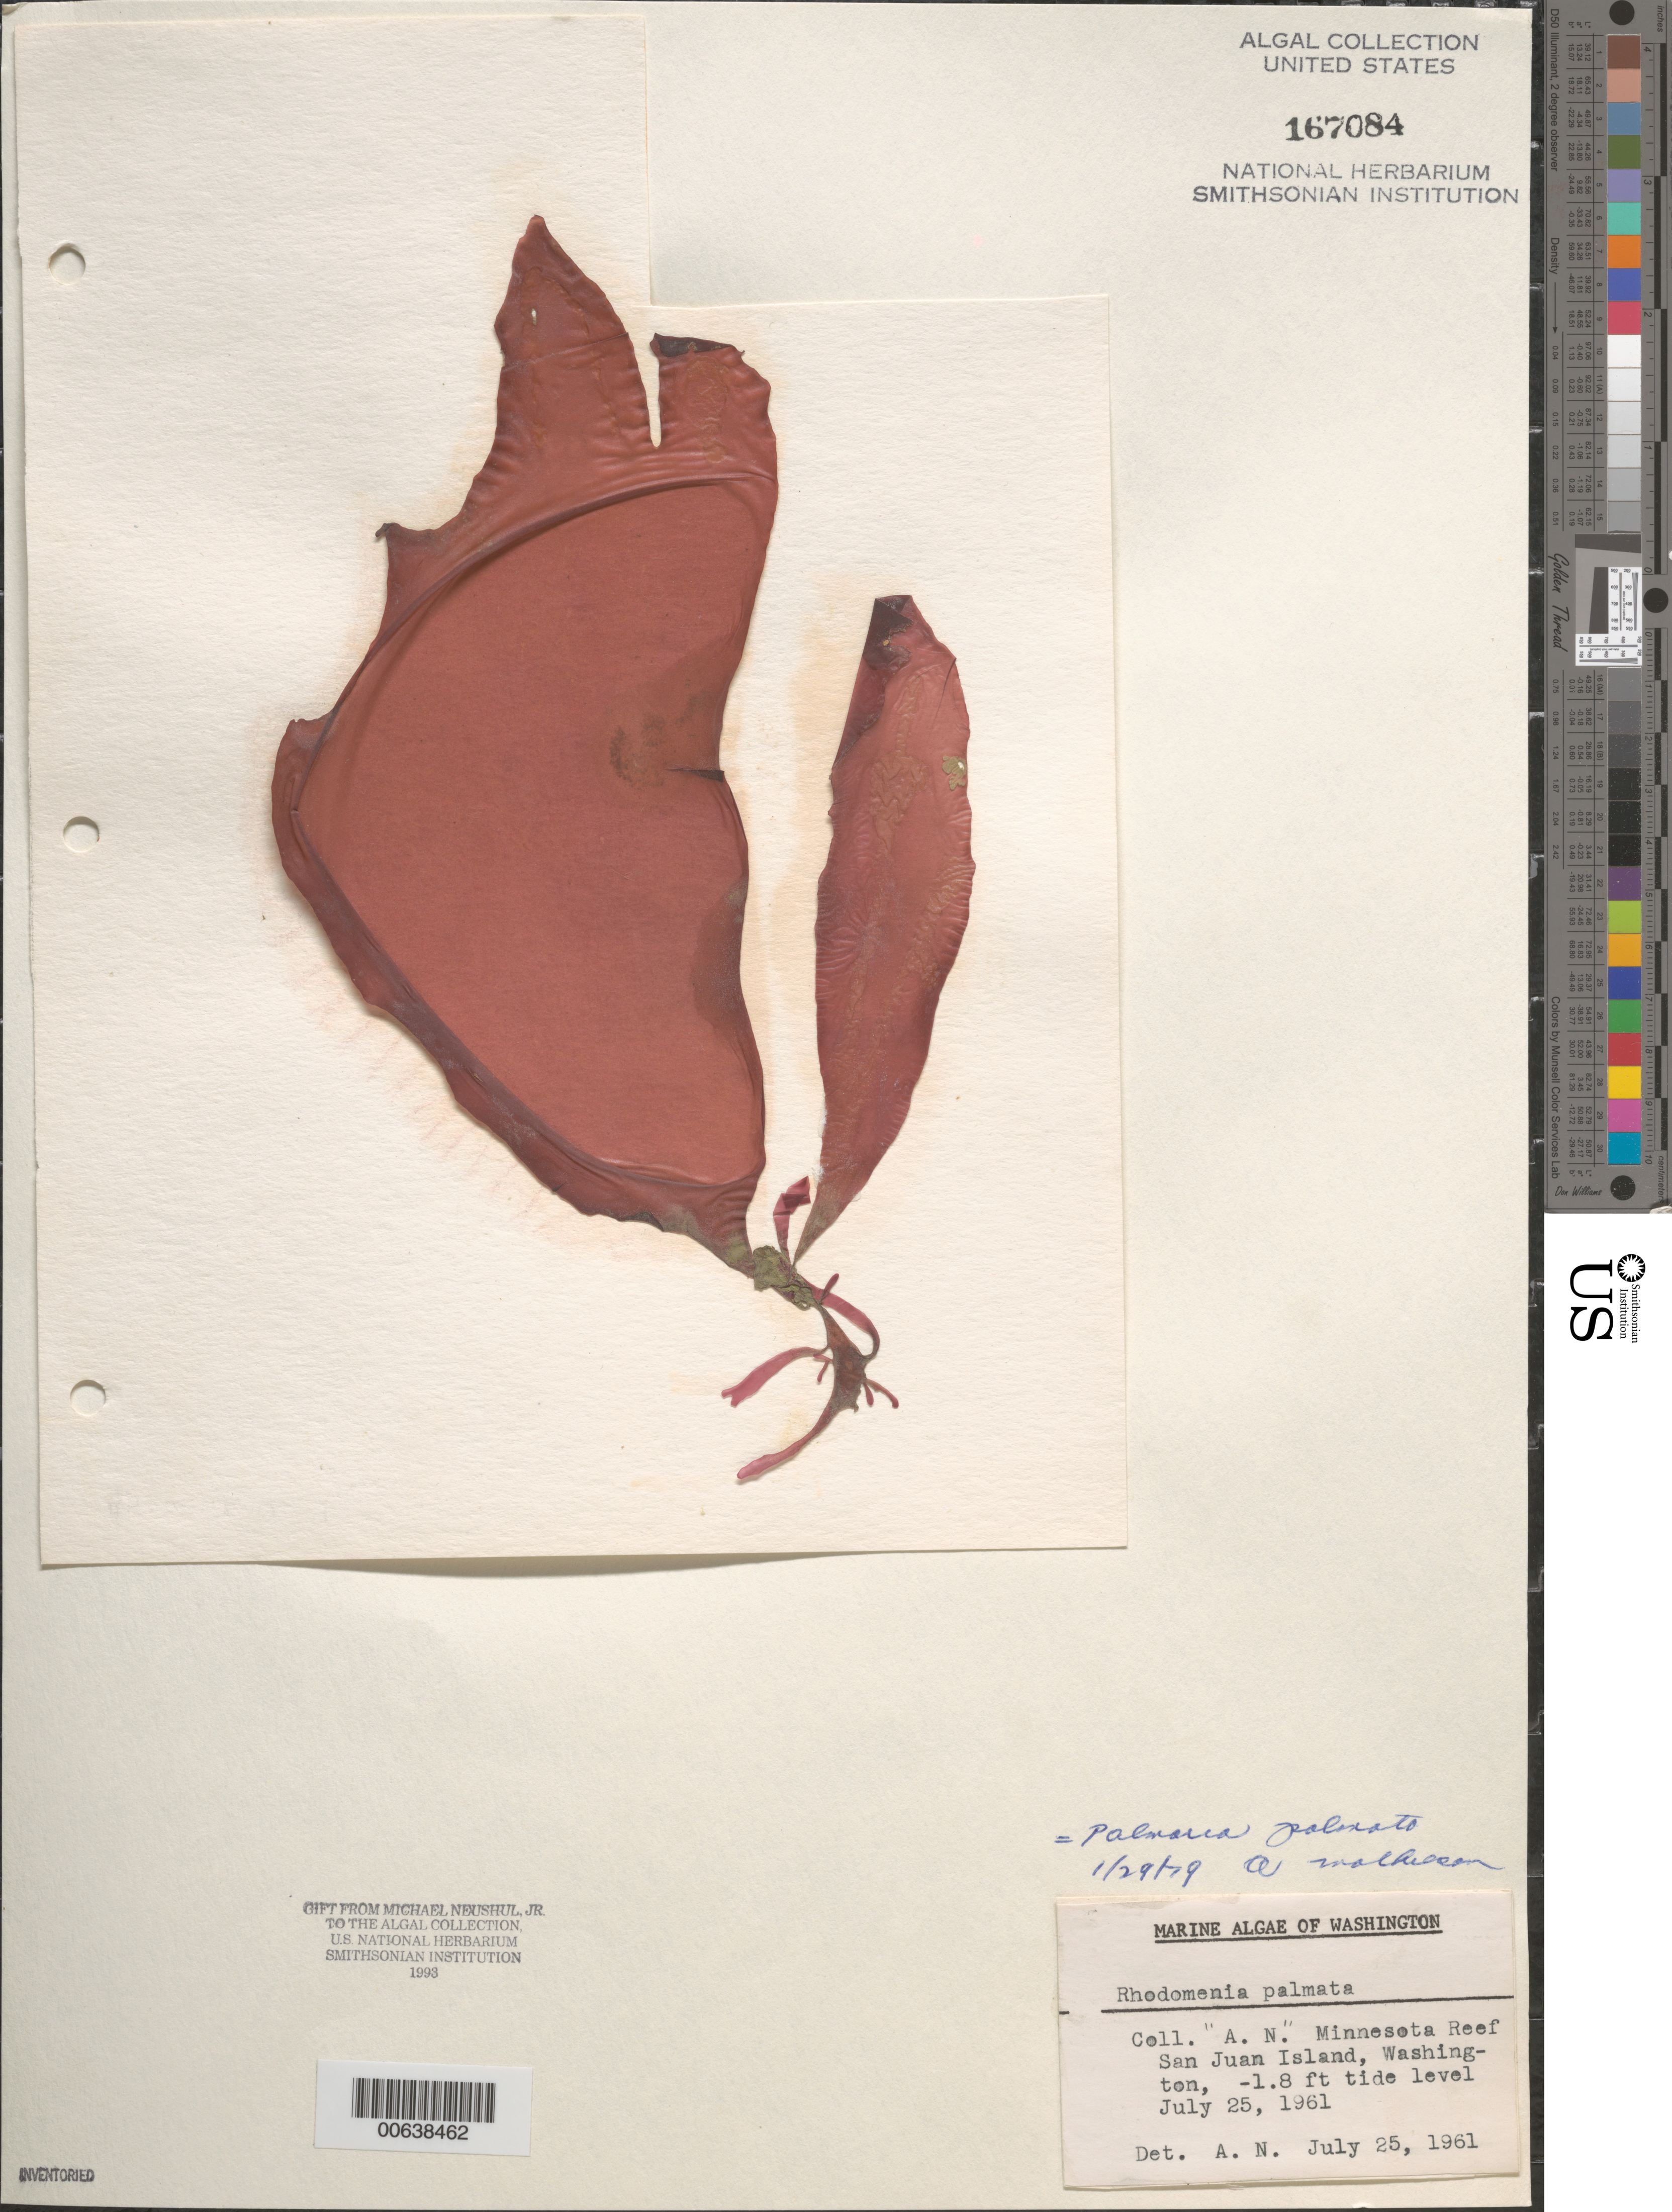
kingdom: Plantae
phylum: Rhodophyta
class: Florideophyceae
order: Palmariales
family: Palmariaceae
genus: Palmaria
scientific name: Palmaria palmata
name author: (L.) F. Weber & D. Mohr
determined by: Mathieson, A. C.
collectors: A. N.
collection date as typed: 25 Jul 1961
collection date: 1961-07-25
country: United States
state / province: Washington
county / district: San Juan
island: San Juan Island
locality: Minnesota Reef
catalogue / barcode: US 167084